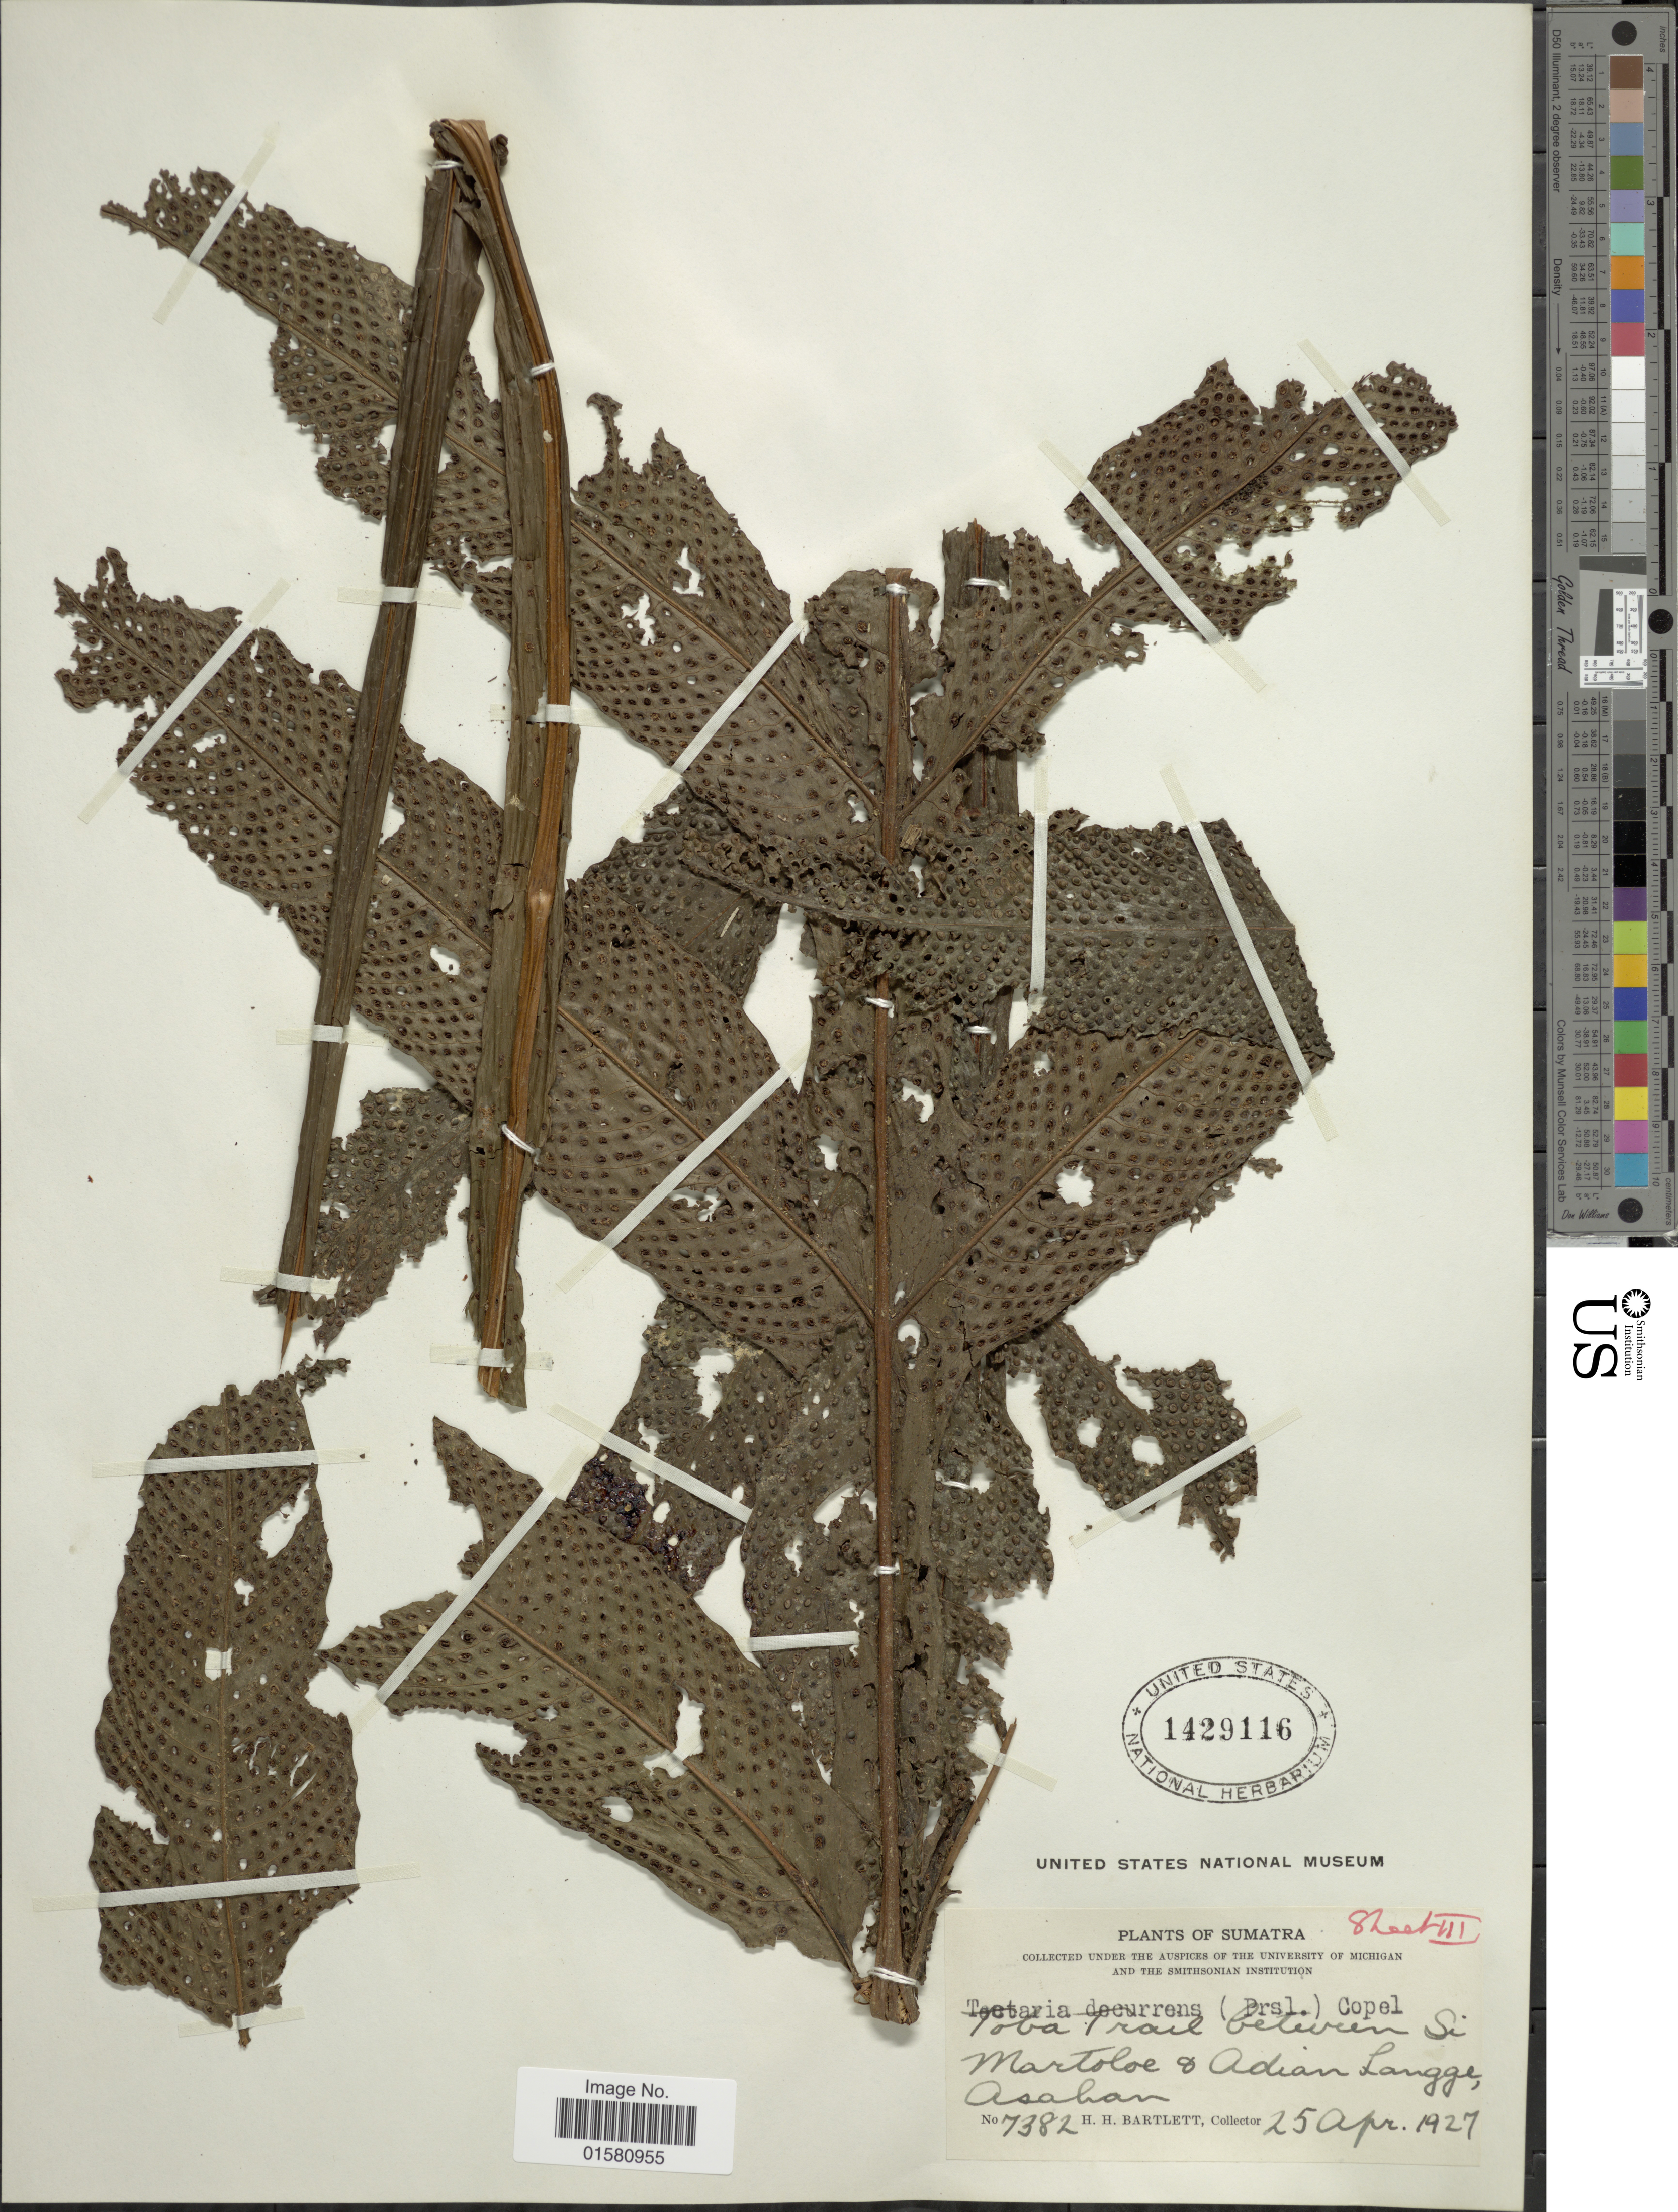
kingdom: Plantae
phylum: Tracheophyta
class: Polypodiopsida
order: Polypodiales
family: Tectariaceae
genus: Tectaria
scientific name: Tectaria decurrens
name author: (Presel.) Copel. in Elmer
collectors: H. H. Bartlett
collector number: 7382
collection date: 1927-04-25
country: Indonesia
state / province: Sumatra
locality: Martoloe & Adian Lannge, Asahan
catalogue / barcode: US 1429116